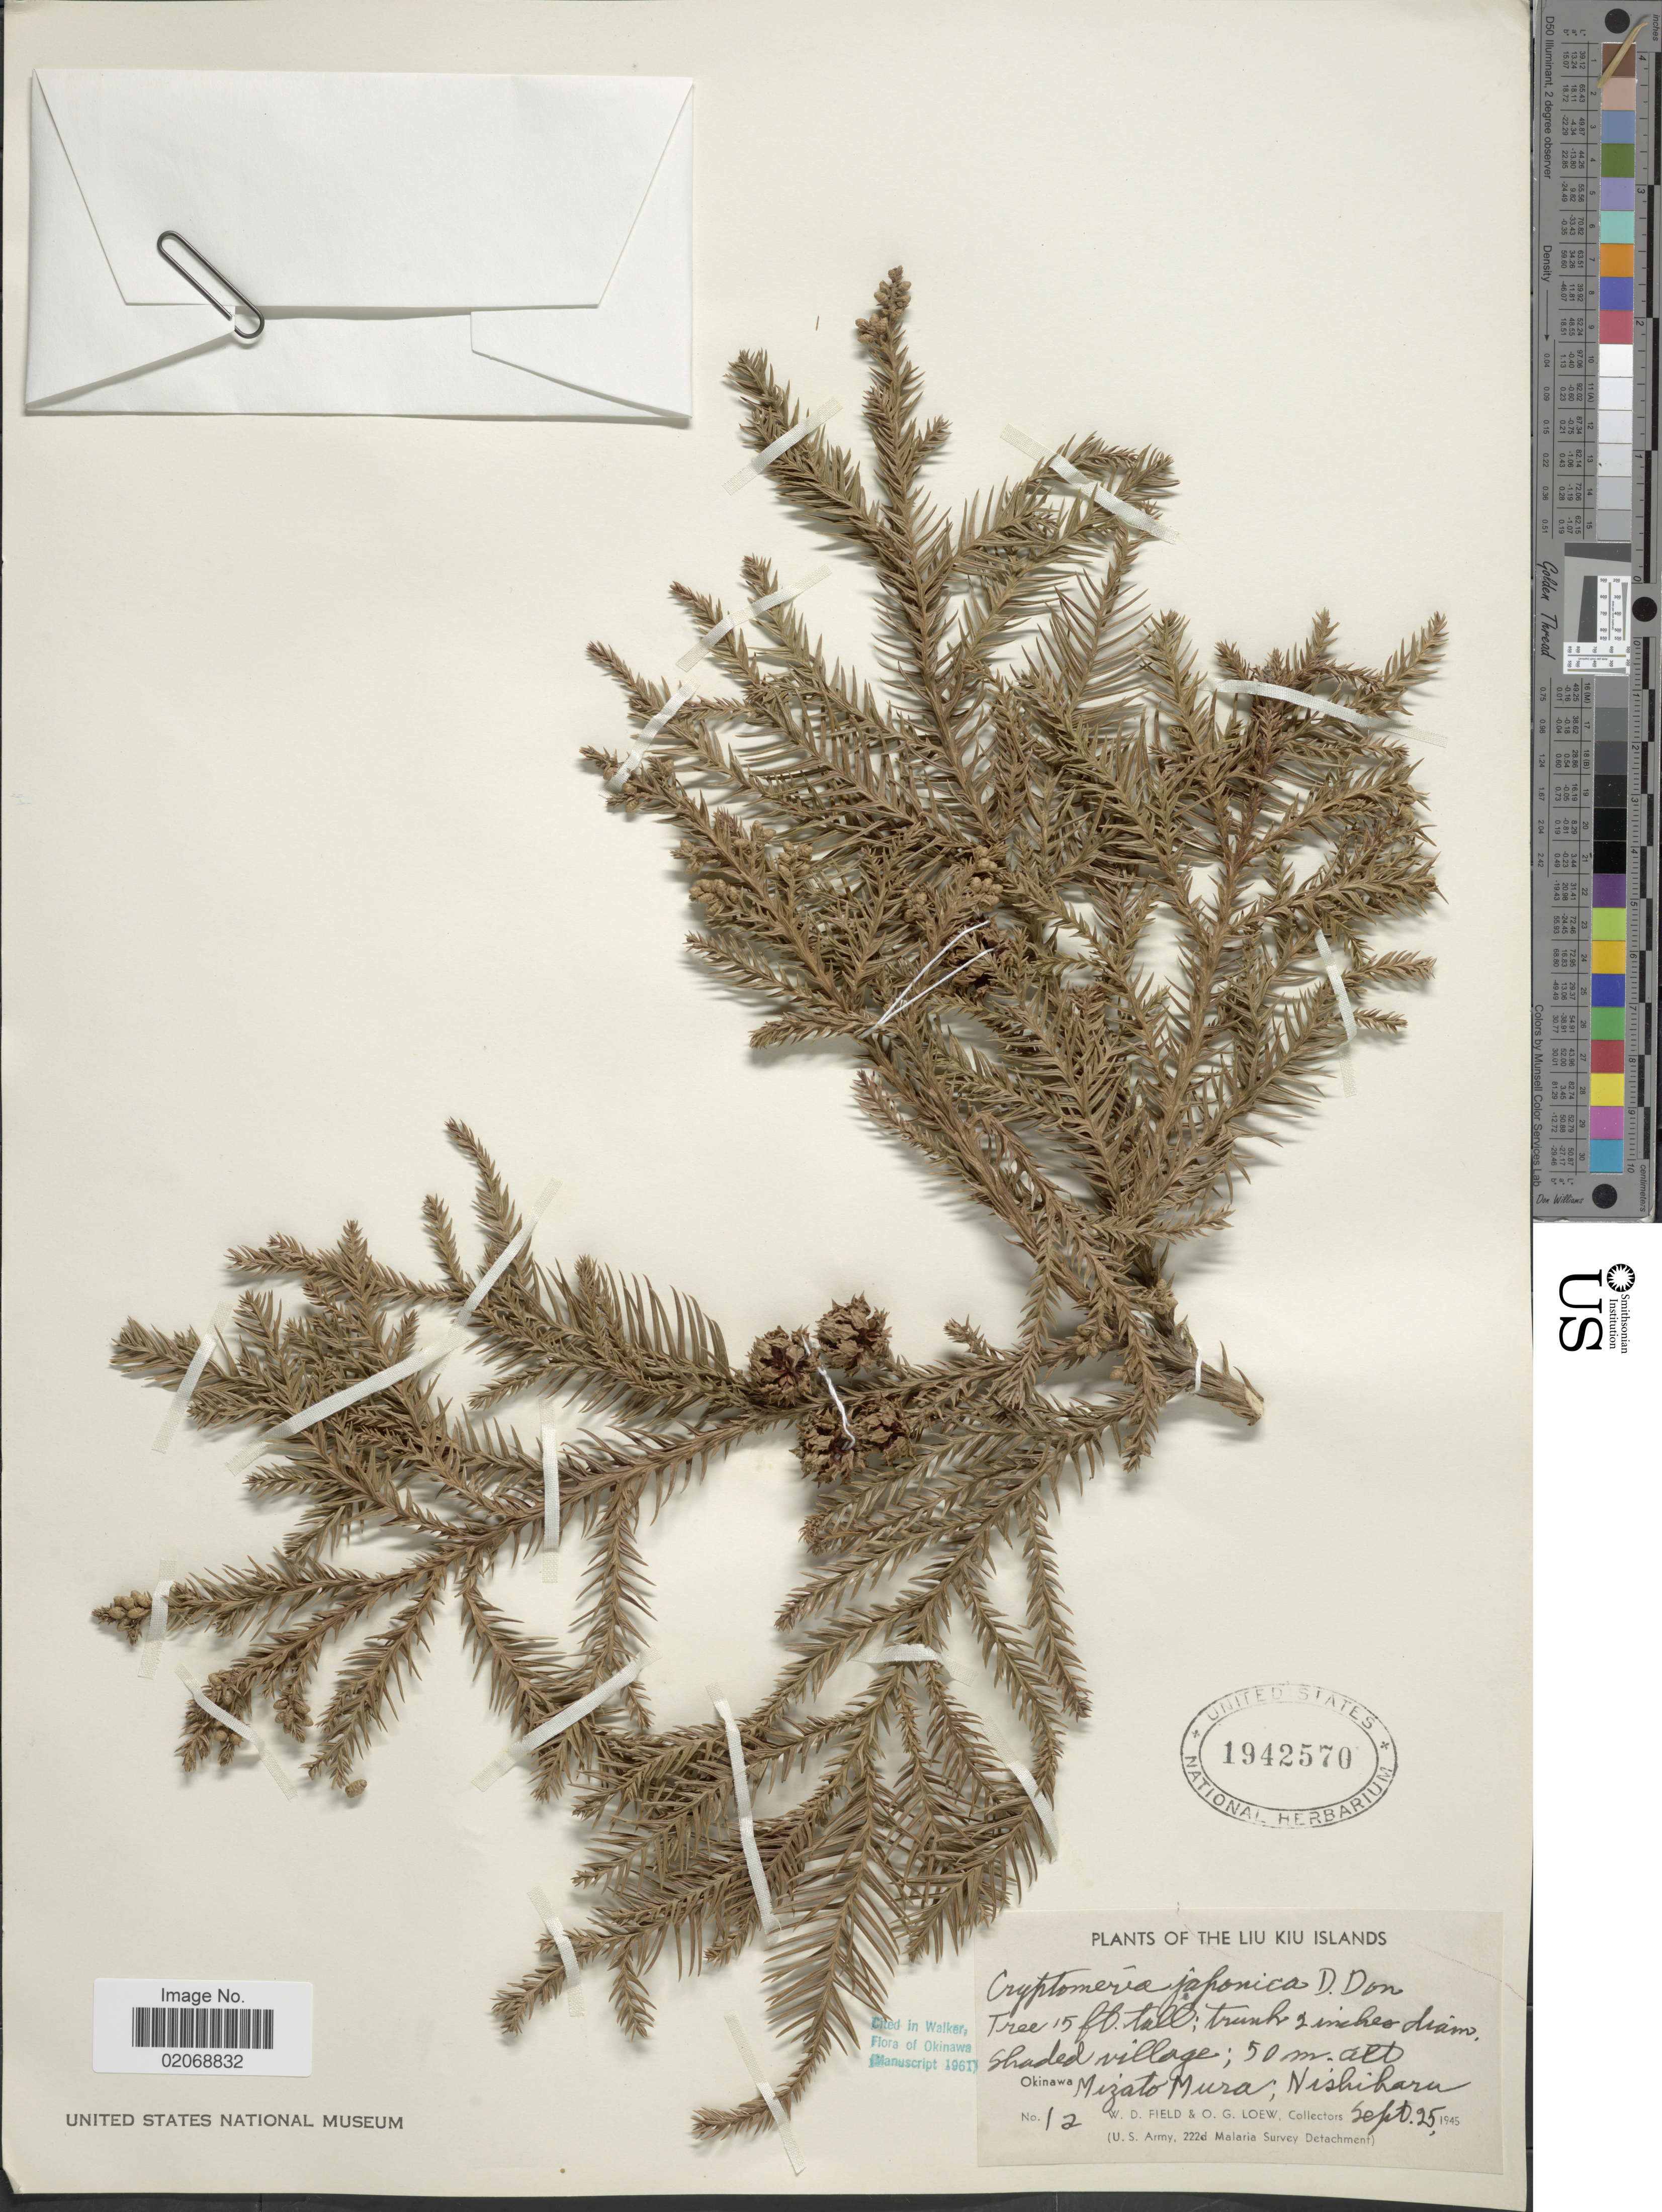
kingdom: Plantae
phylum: Tracheophyta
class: Pinopsida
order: Pinales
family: Cupressaceae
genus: Cryptomeria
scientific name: Cryptomeria japonica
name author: (Thunb. ex L. f.) D. Don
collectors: W. D. Field & O. G. Loew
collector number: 12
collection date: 1945-09-25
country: Japan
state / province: Okinawa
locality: Liu Kiu slands, Mizato Mura; Nishikara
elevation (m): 50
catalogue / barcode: US 1942570